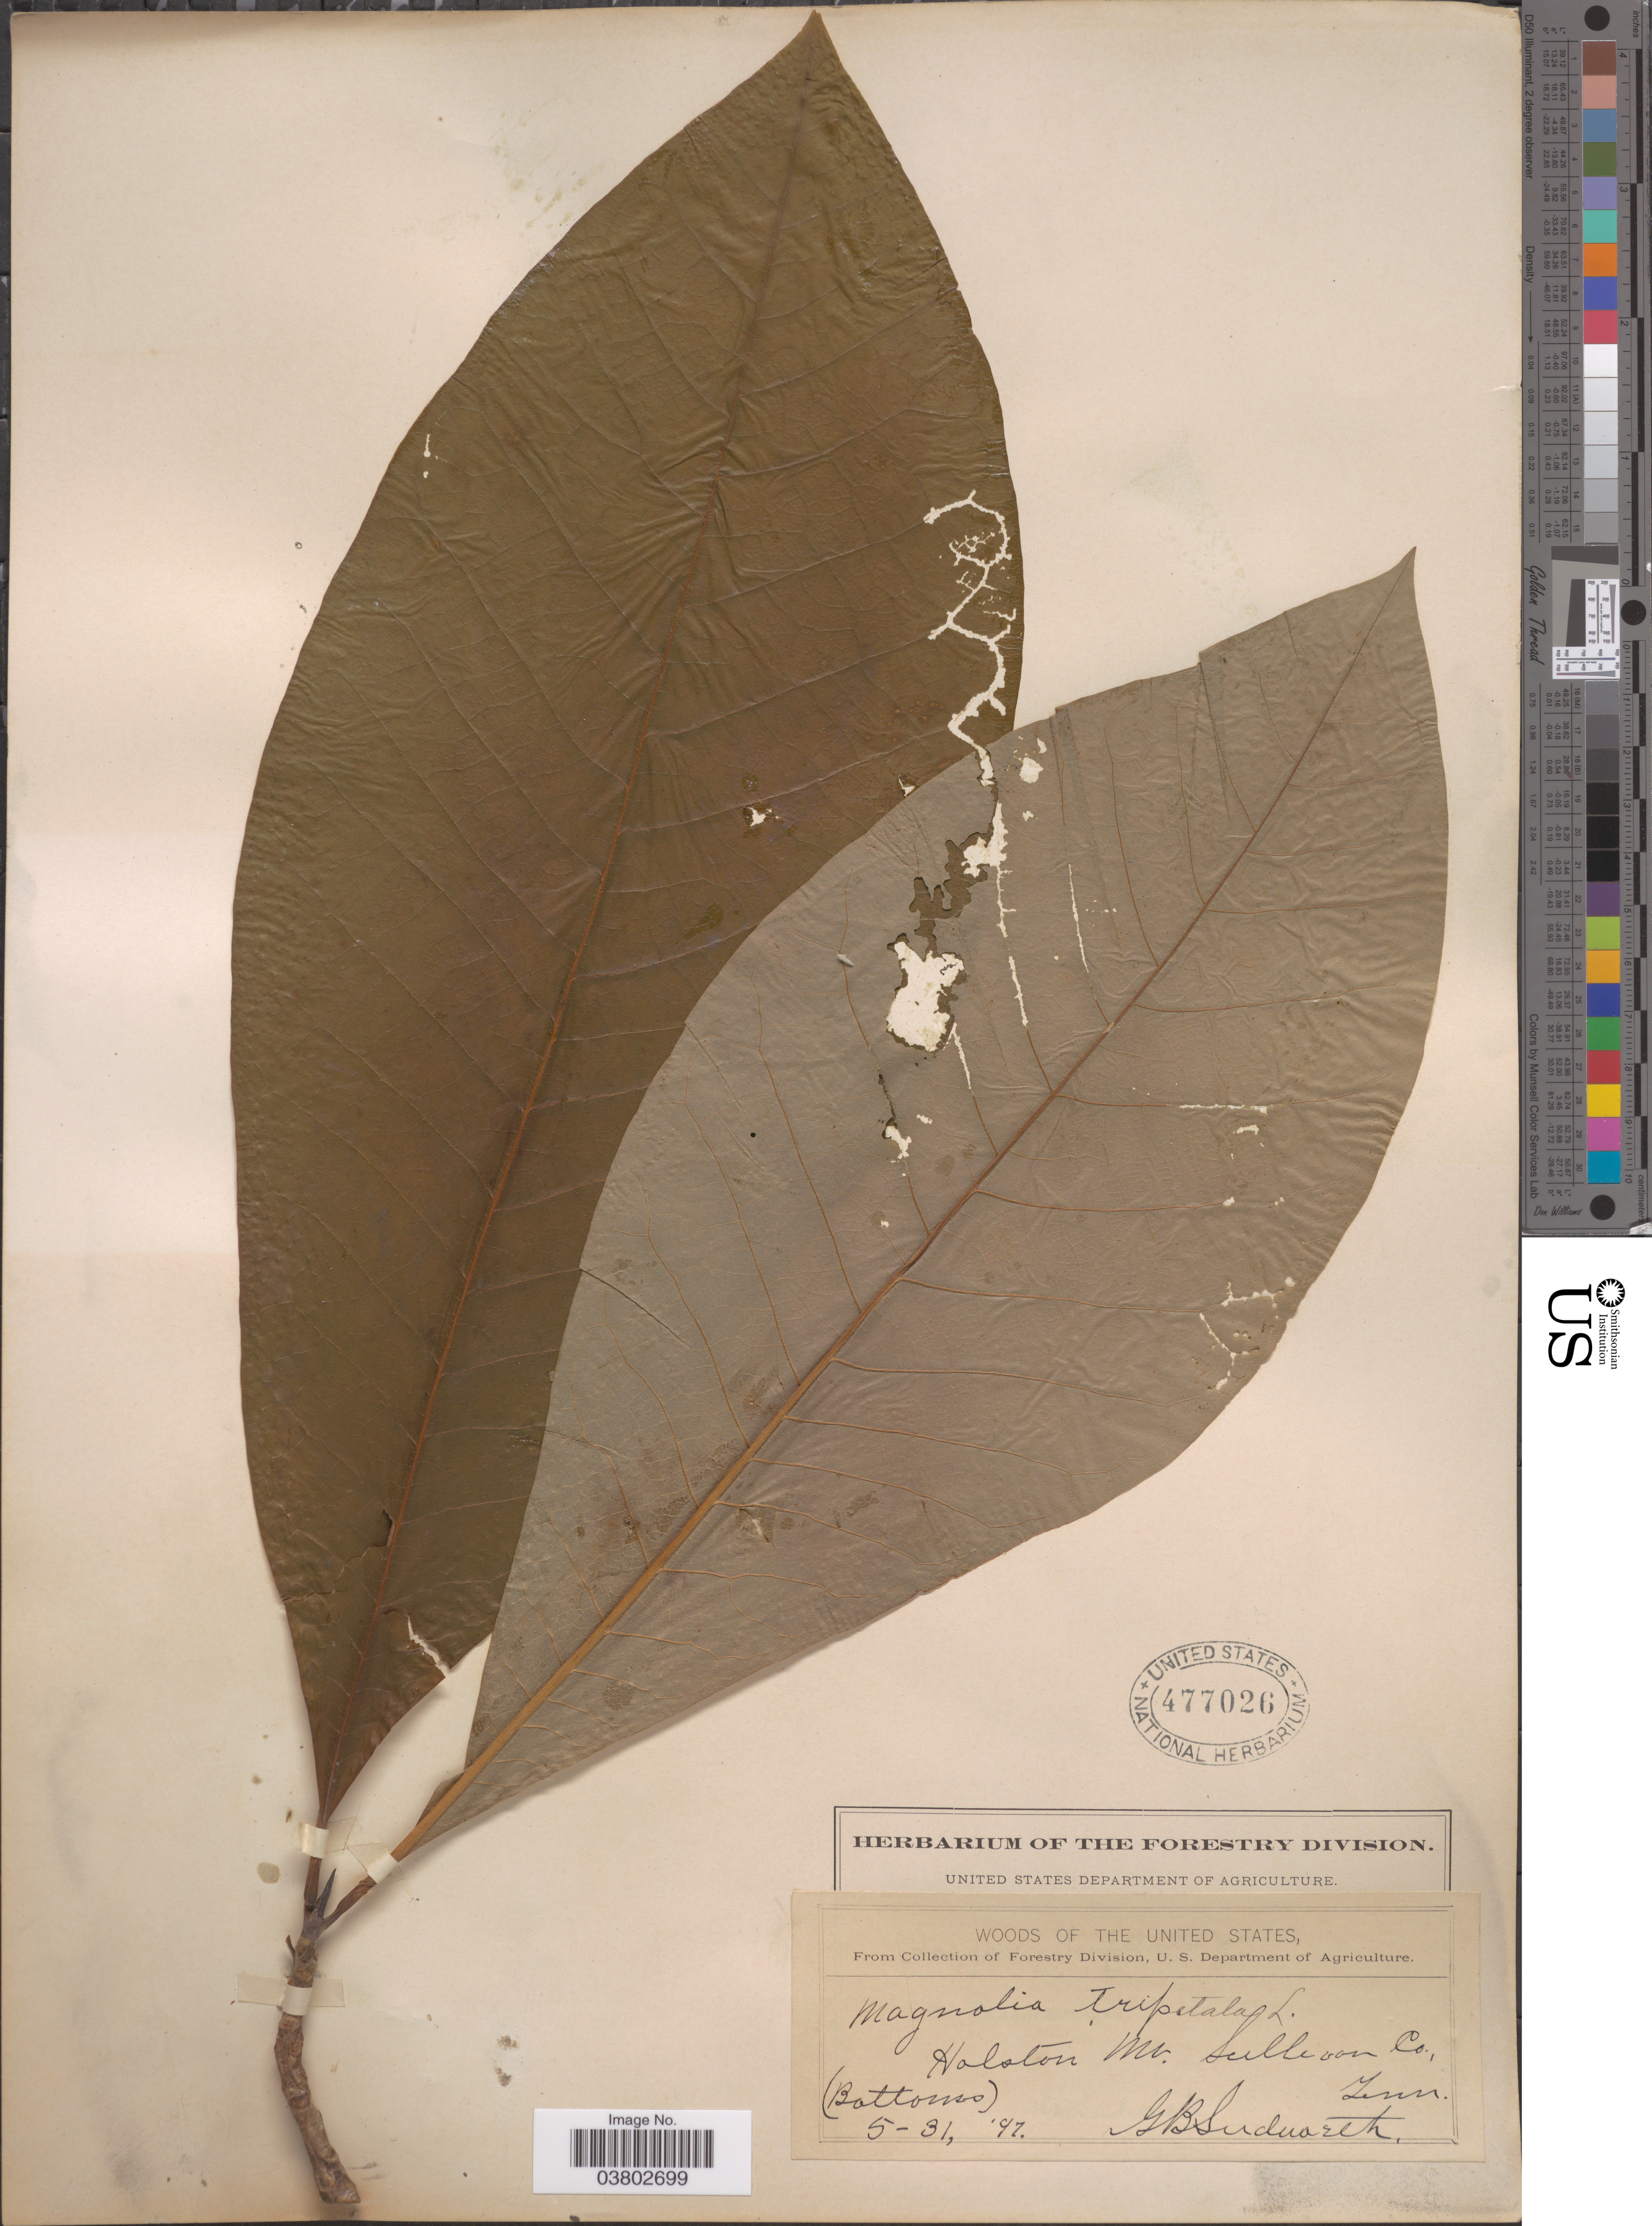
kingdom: Plantae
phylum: Tracheophyta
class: Magnoliopsida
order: Magnoliales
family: Magnoliaceae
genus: Magnolia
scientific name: Magnolia tripetala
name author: L.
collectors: G. B. Sudworth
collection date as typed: Transcribed d/m/y: 31/5/97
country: United States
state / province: Tennessee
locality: Holston Mt. Sullivan Co.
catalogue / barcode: US 477026